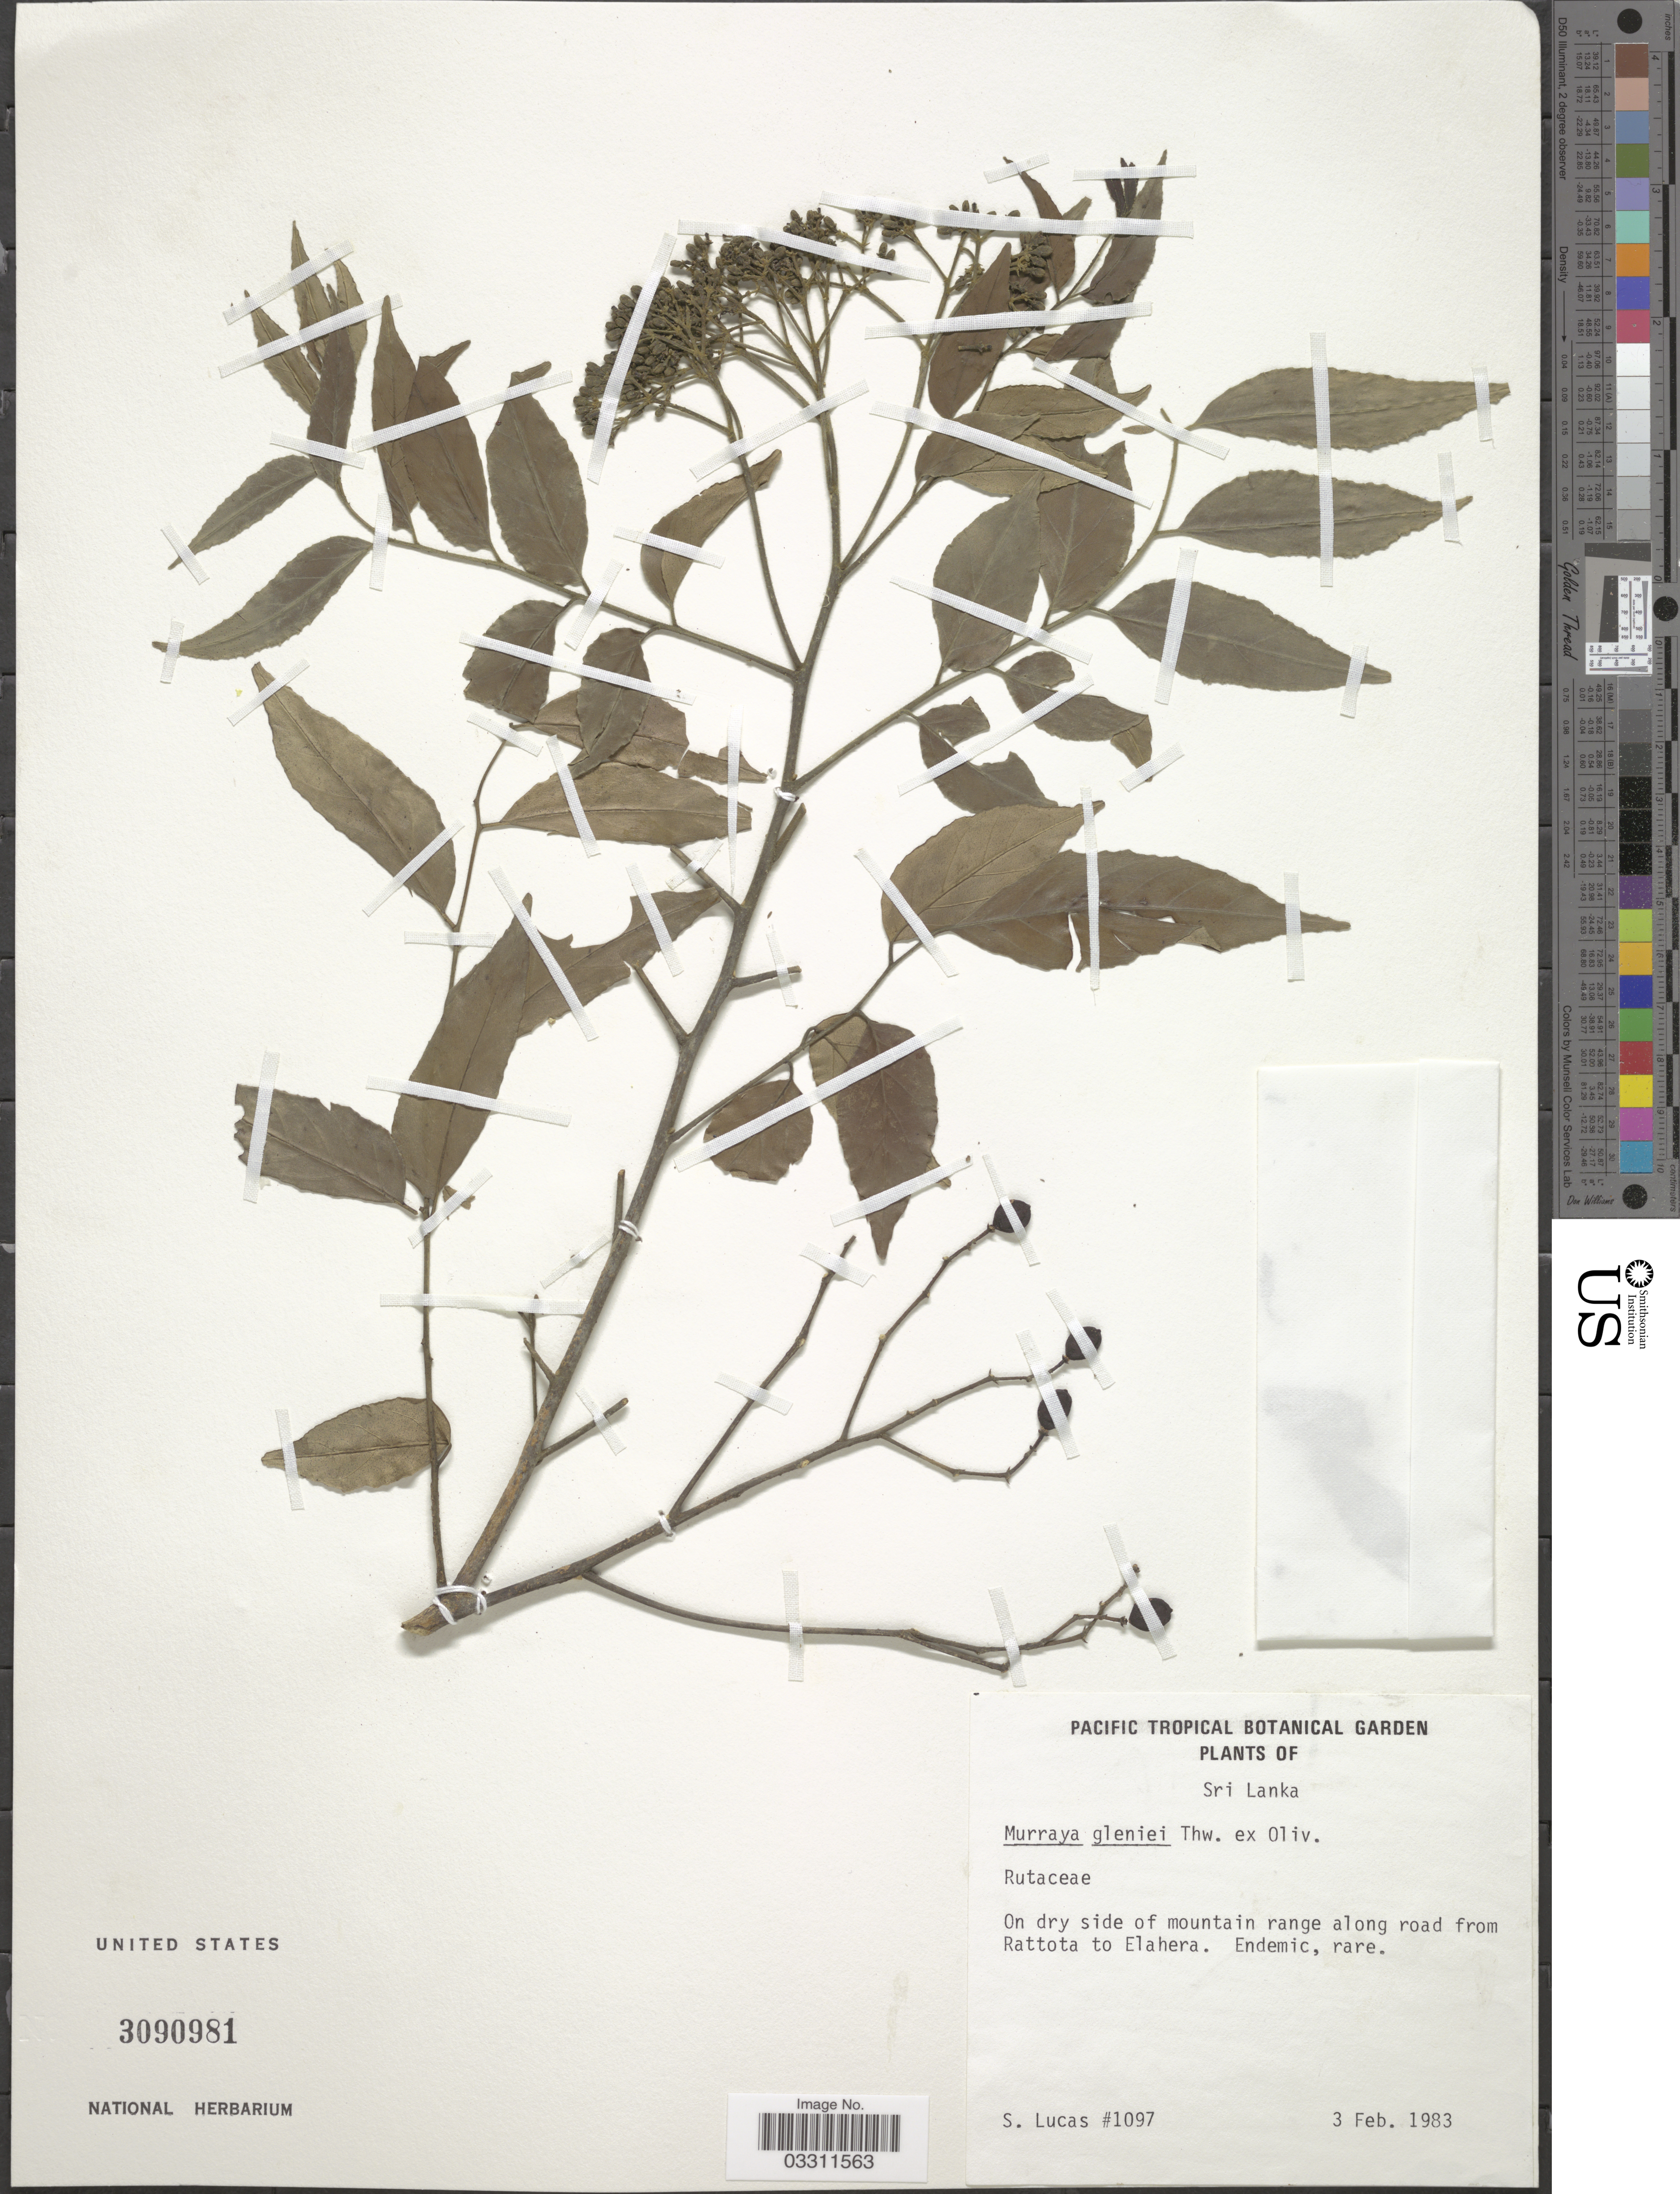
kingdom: Plantae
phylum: Tracheophyta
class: Magnoliopsida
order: Sapindales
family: Rutaceae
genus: Murraya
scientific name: Murraya glenieii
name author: Thwaites ex Oliv.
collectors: S. Lucas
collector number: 1097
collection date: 1983-02-03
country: Sri Lanka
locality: On dry side of mountain range along road from Rattota to Elahera.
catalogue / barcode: US 3090981